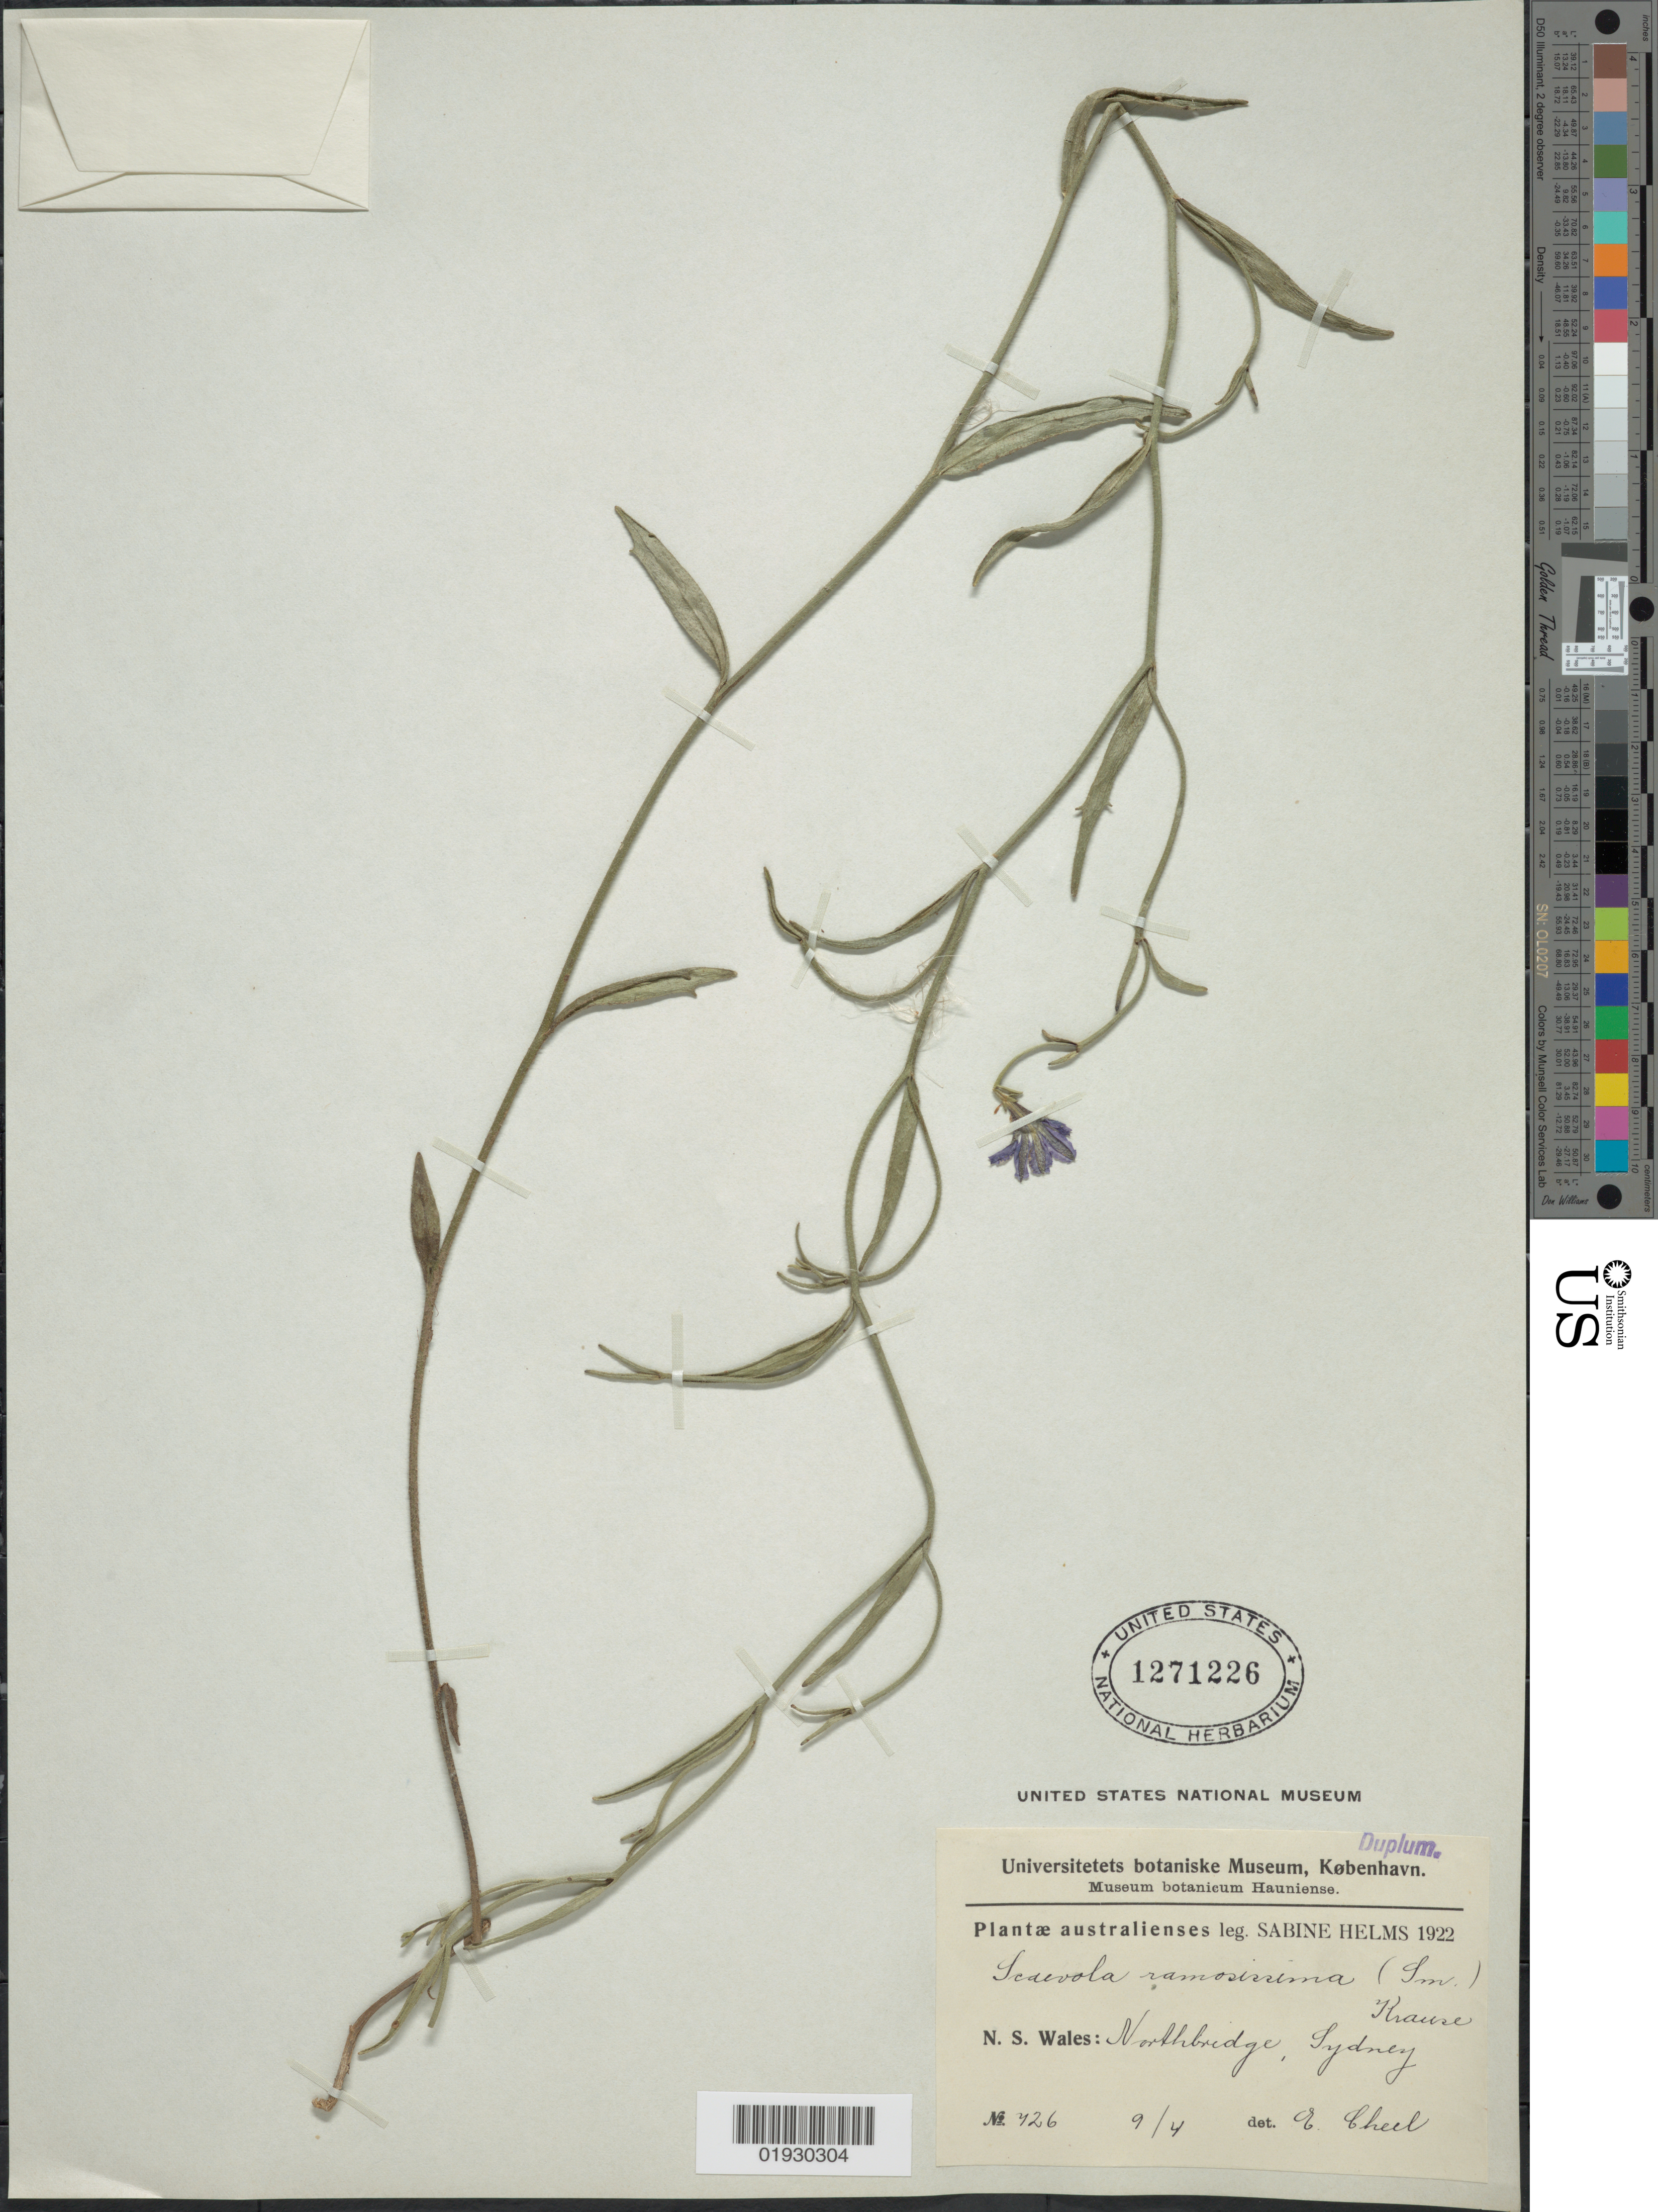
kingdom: Plantae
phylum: Tracheophyta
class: Magnoliopsida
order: Asterales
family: Goodeniaceae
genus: Scaevola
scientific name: Scaevola ramosissima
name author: K. Krause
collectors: S. Helms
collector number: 426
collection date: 1922-04-09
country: Australia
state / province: New South Wales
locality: N.S. Wales: Northbridge, Sydney.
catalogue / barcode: US 1271226